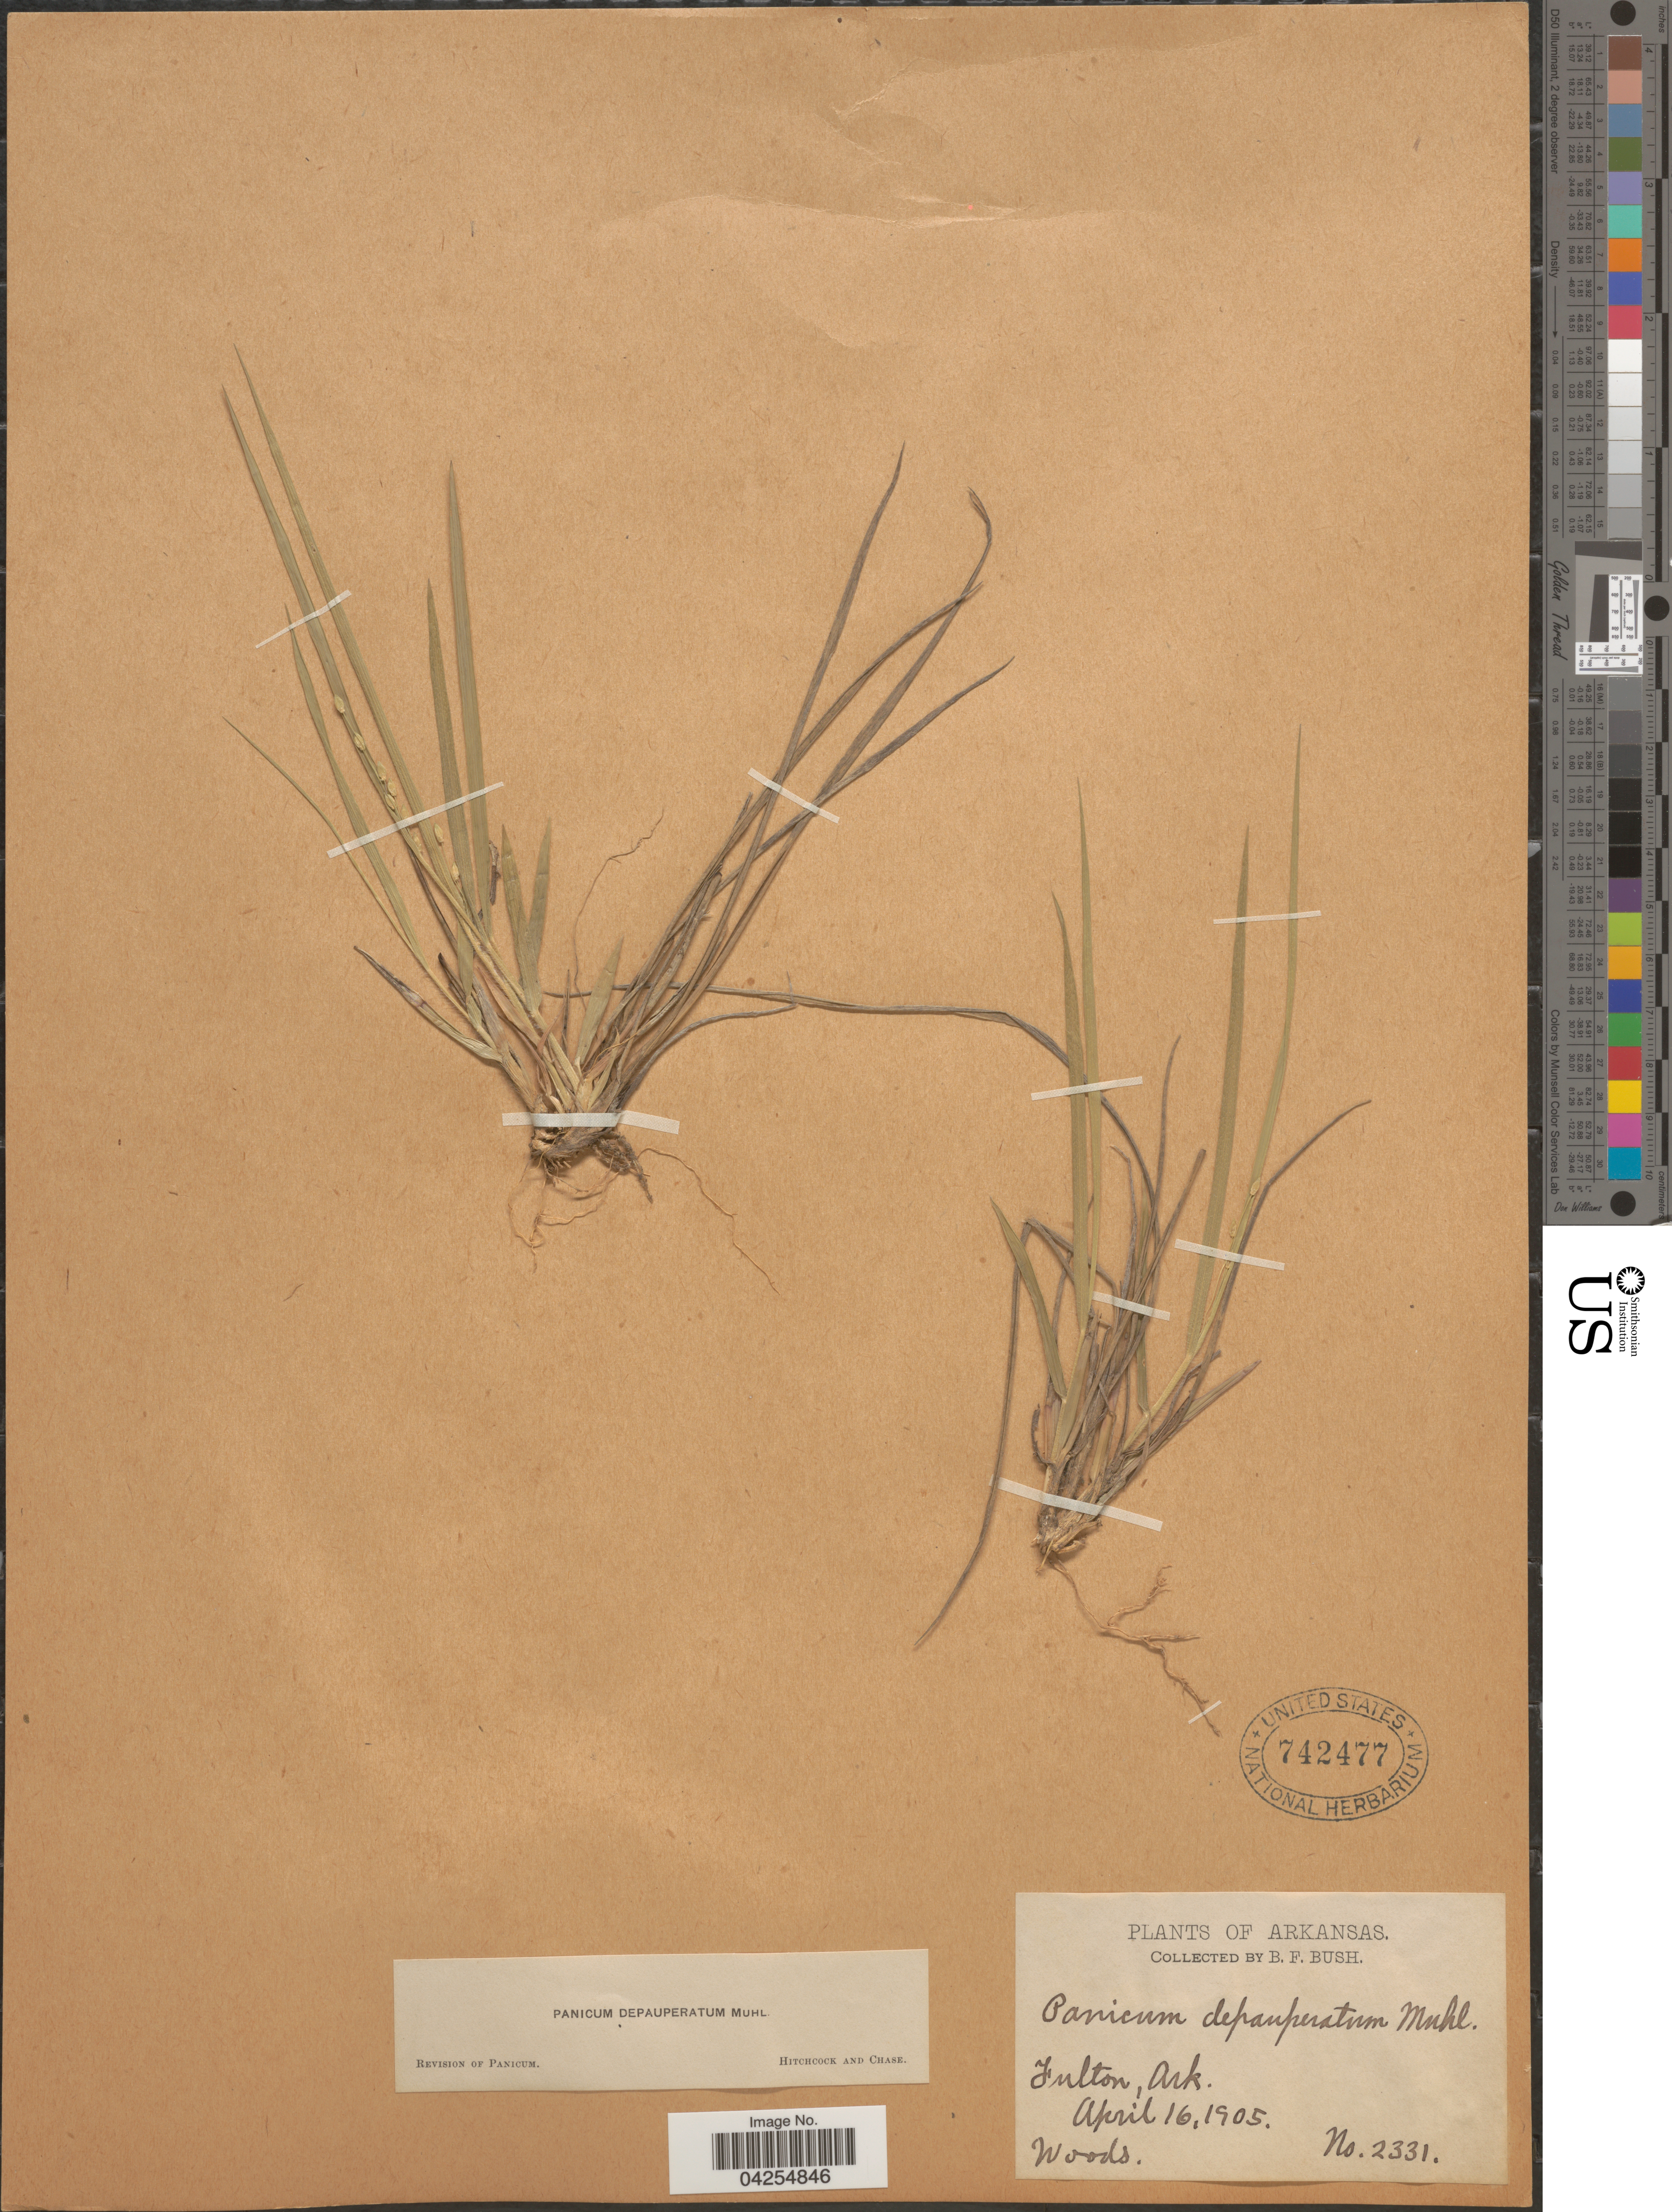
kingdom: Plantae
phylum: Tracheophyta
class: Liliopsida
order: Poales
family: Poaceae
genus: Dichanthelium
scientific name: Dichanthelium depauperatum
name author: (Muhl.) Gould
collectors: B. F. Bush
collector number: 2331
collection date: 1905-04-16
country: United States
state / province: Arkansas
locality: Fulton.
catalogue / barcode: US 742477